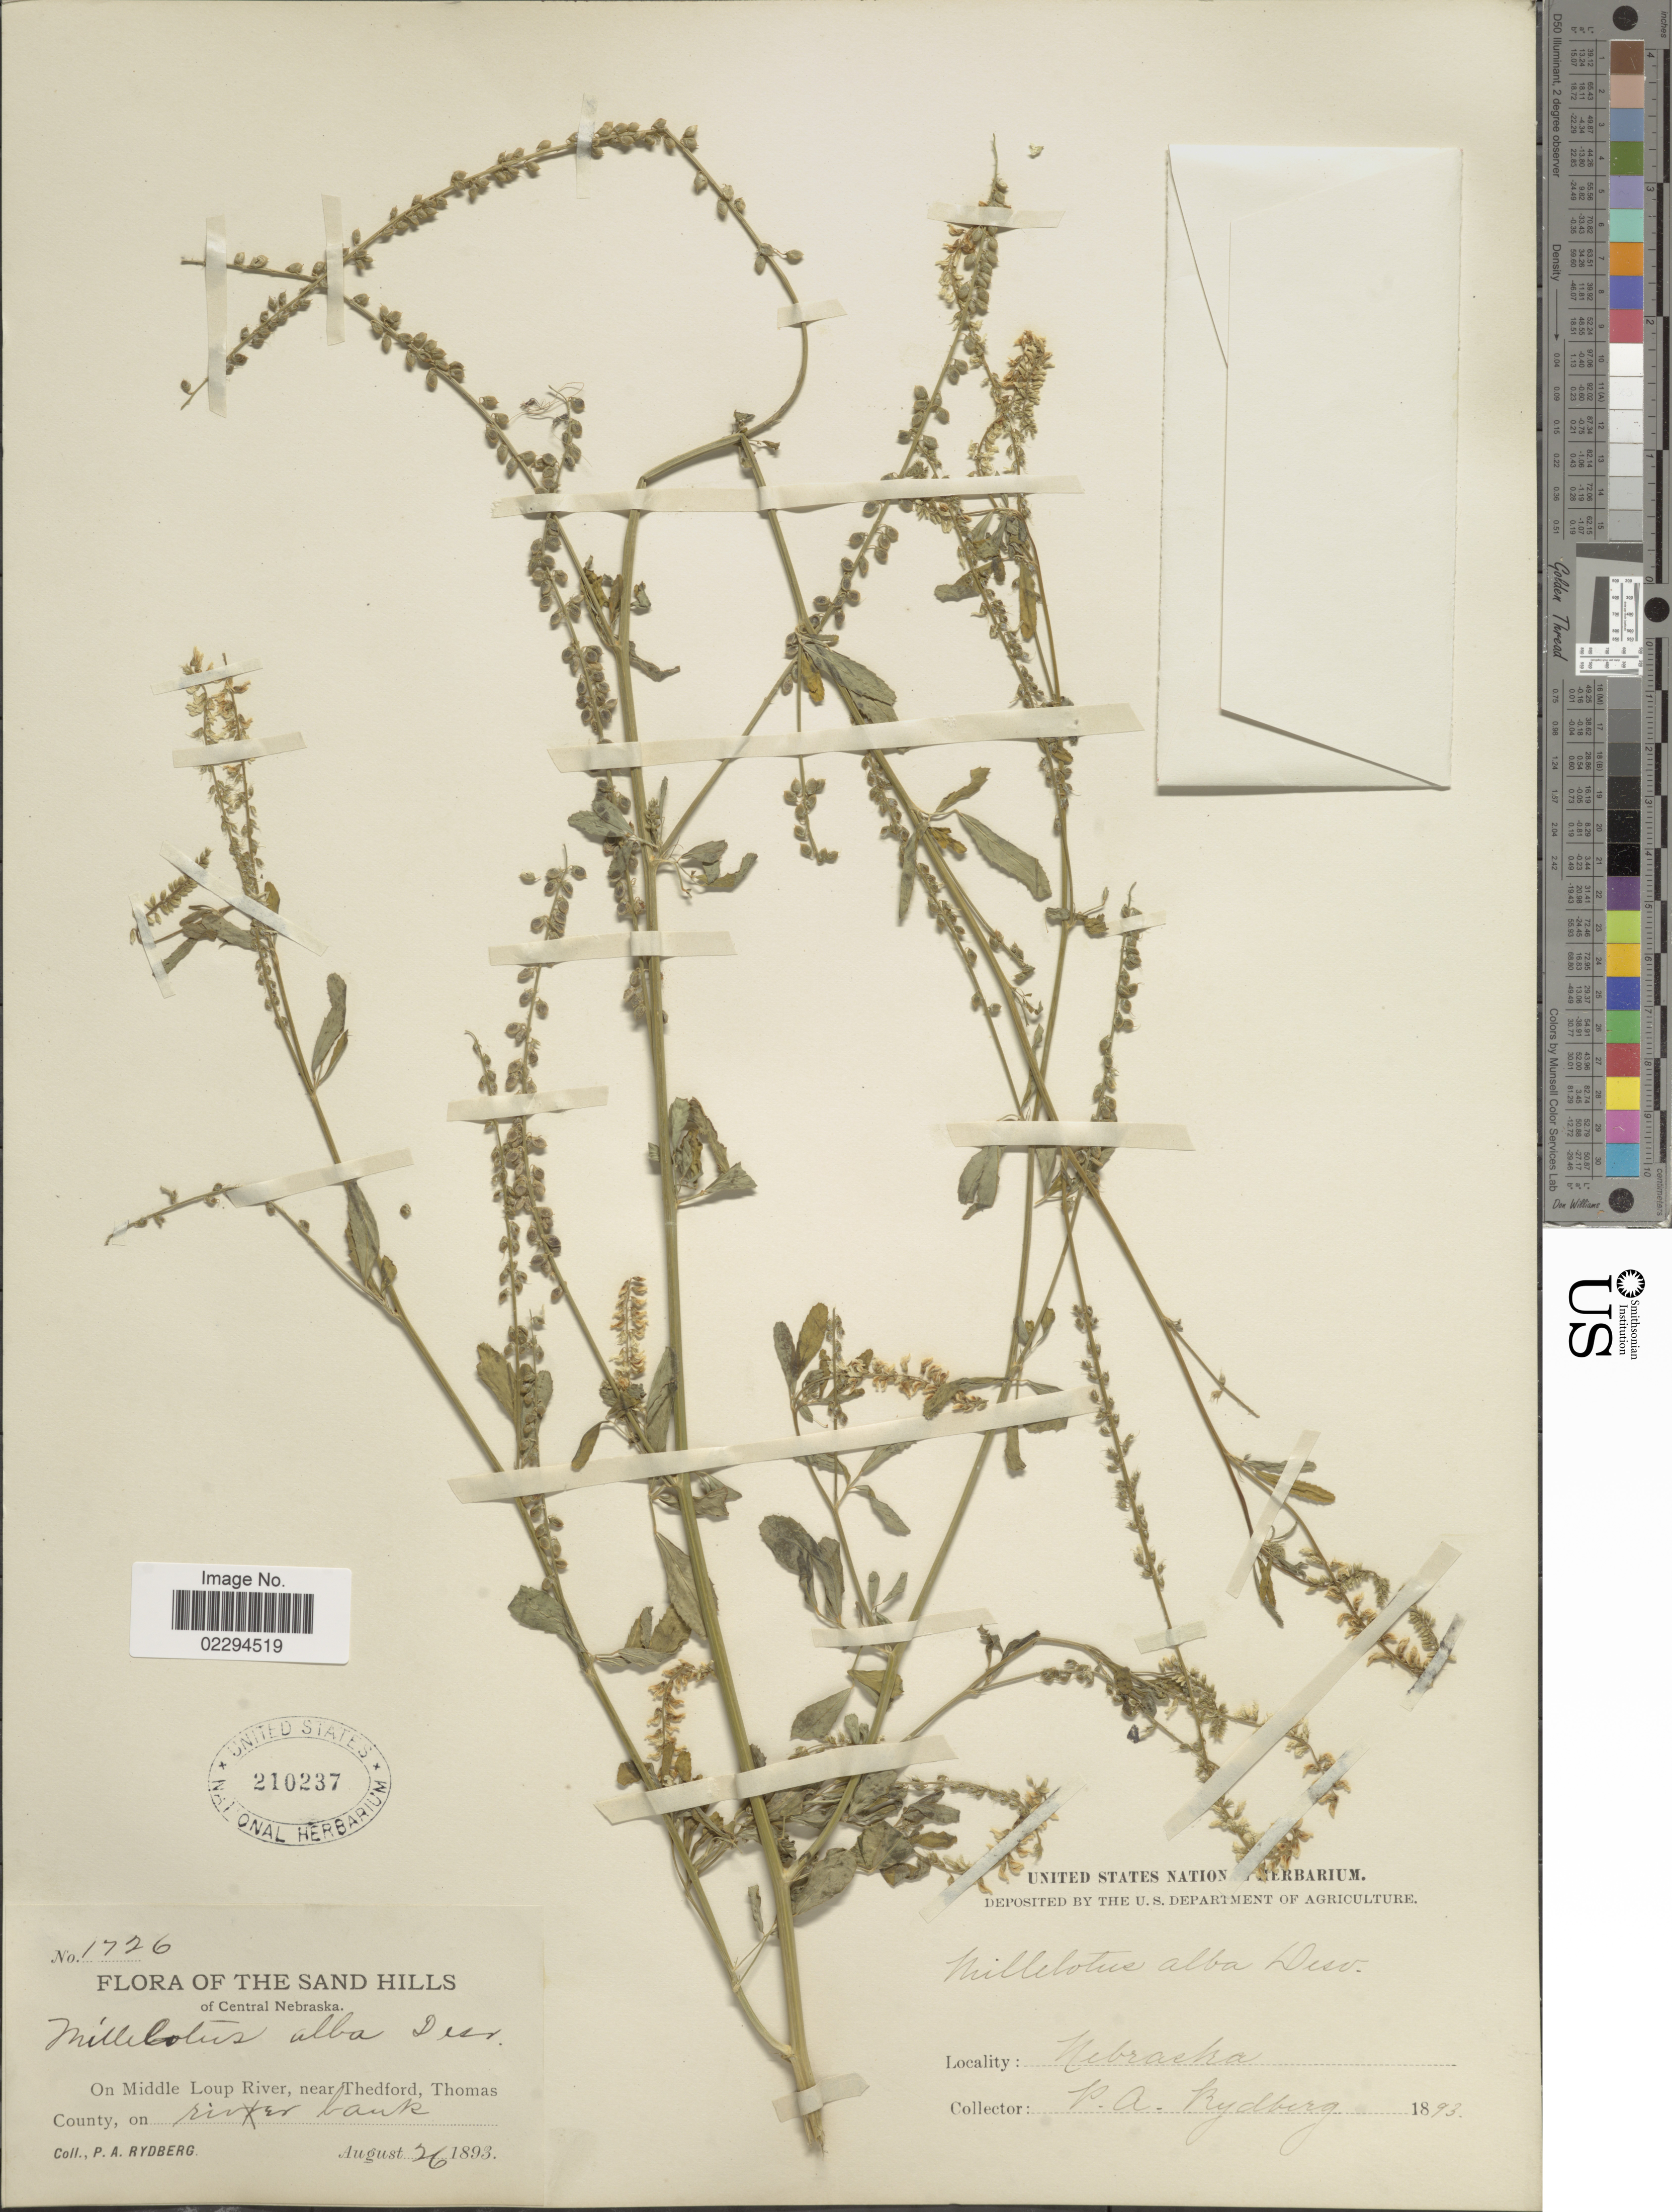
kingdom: Plantae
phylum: Tracheophyta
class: Magnoliopsida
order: Fabales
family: Fabaceae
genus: Melilotus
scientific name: Melilotus albus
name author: Medik.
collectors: P. A. Rydberg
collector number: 1726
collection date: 1893-08-26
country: United States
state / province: Nebraska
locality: Sand Hills of Central Nebraska. On Middle Loup River, near Thedford, Thomas County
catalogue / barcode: US 210237